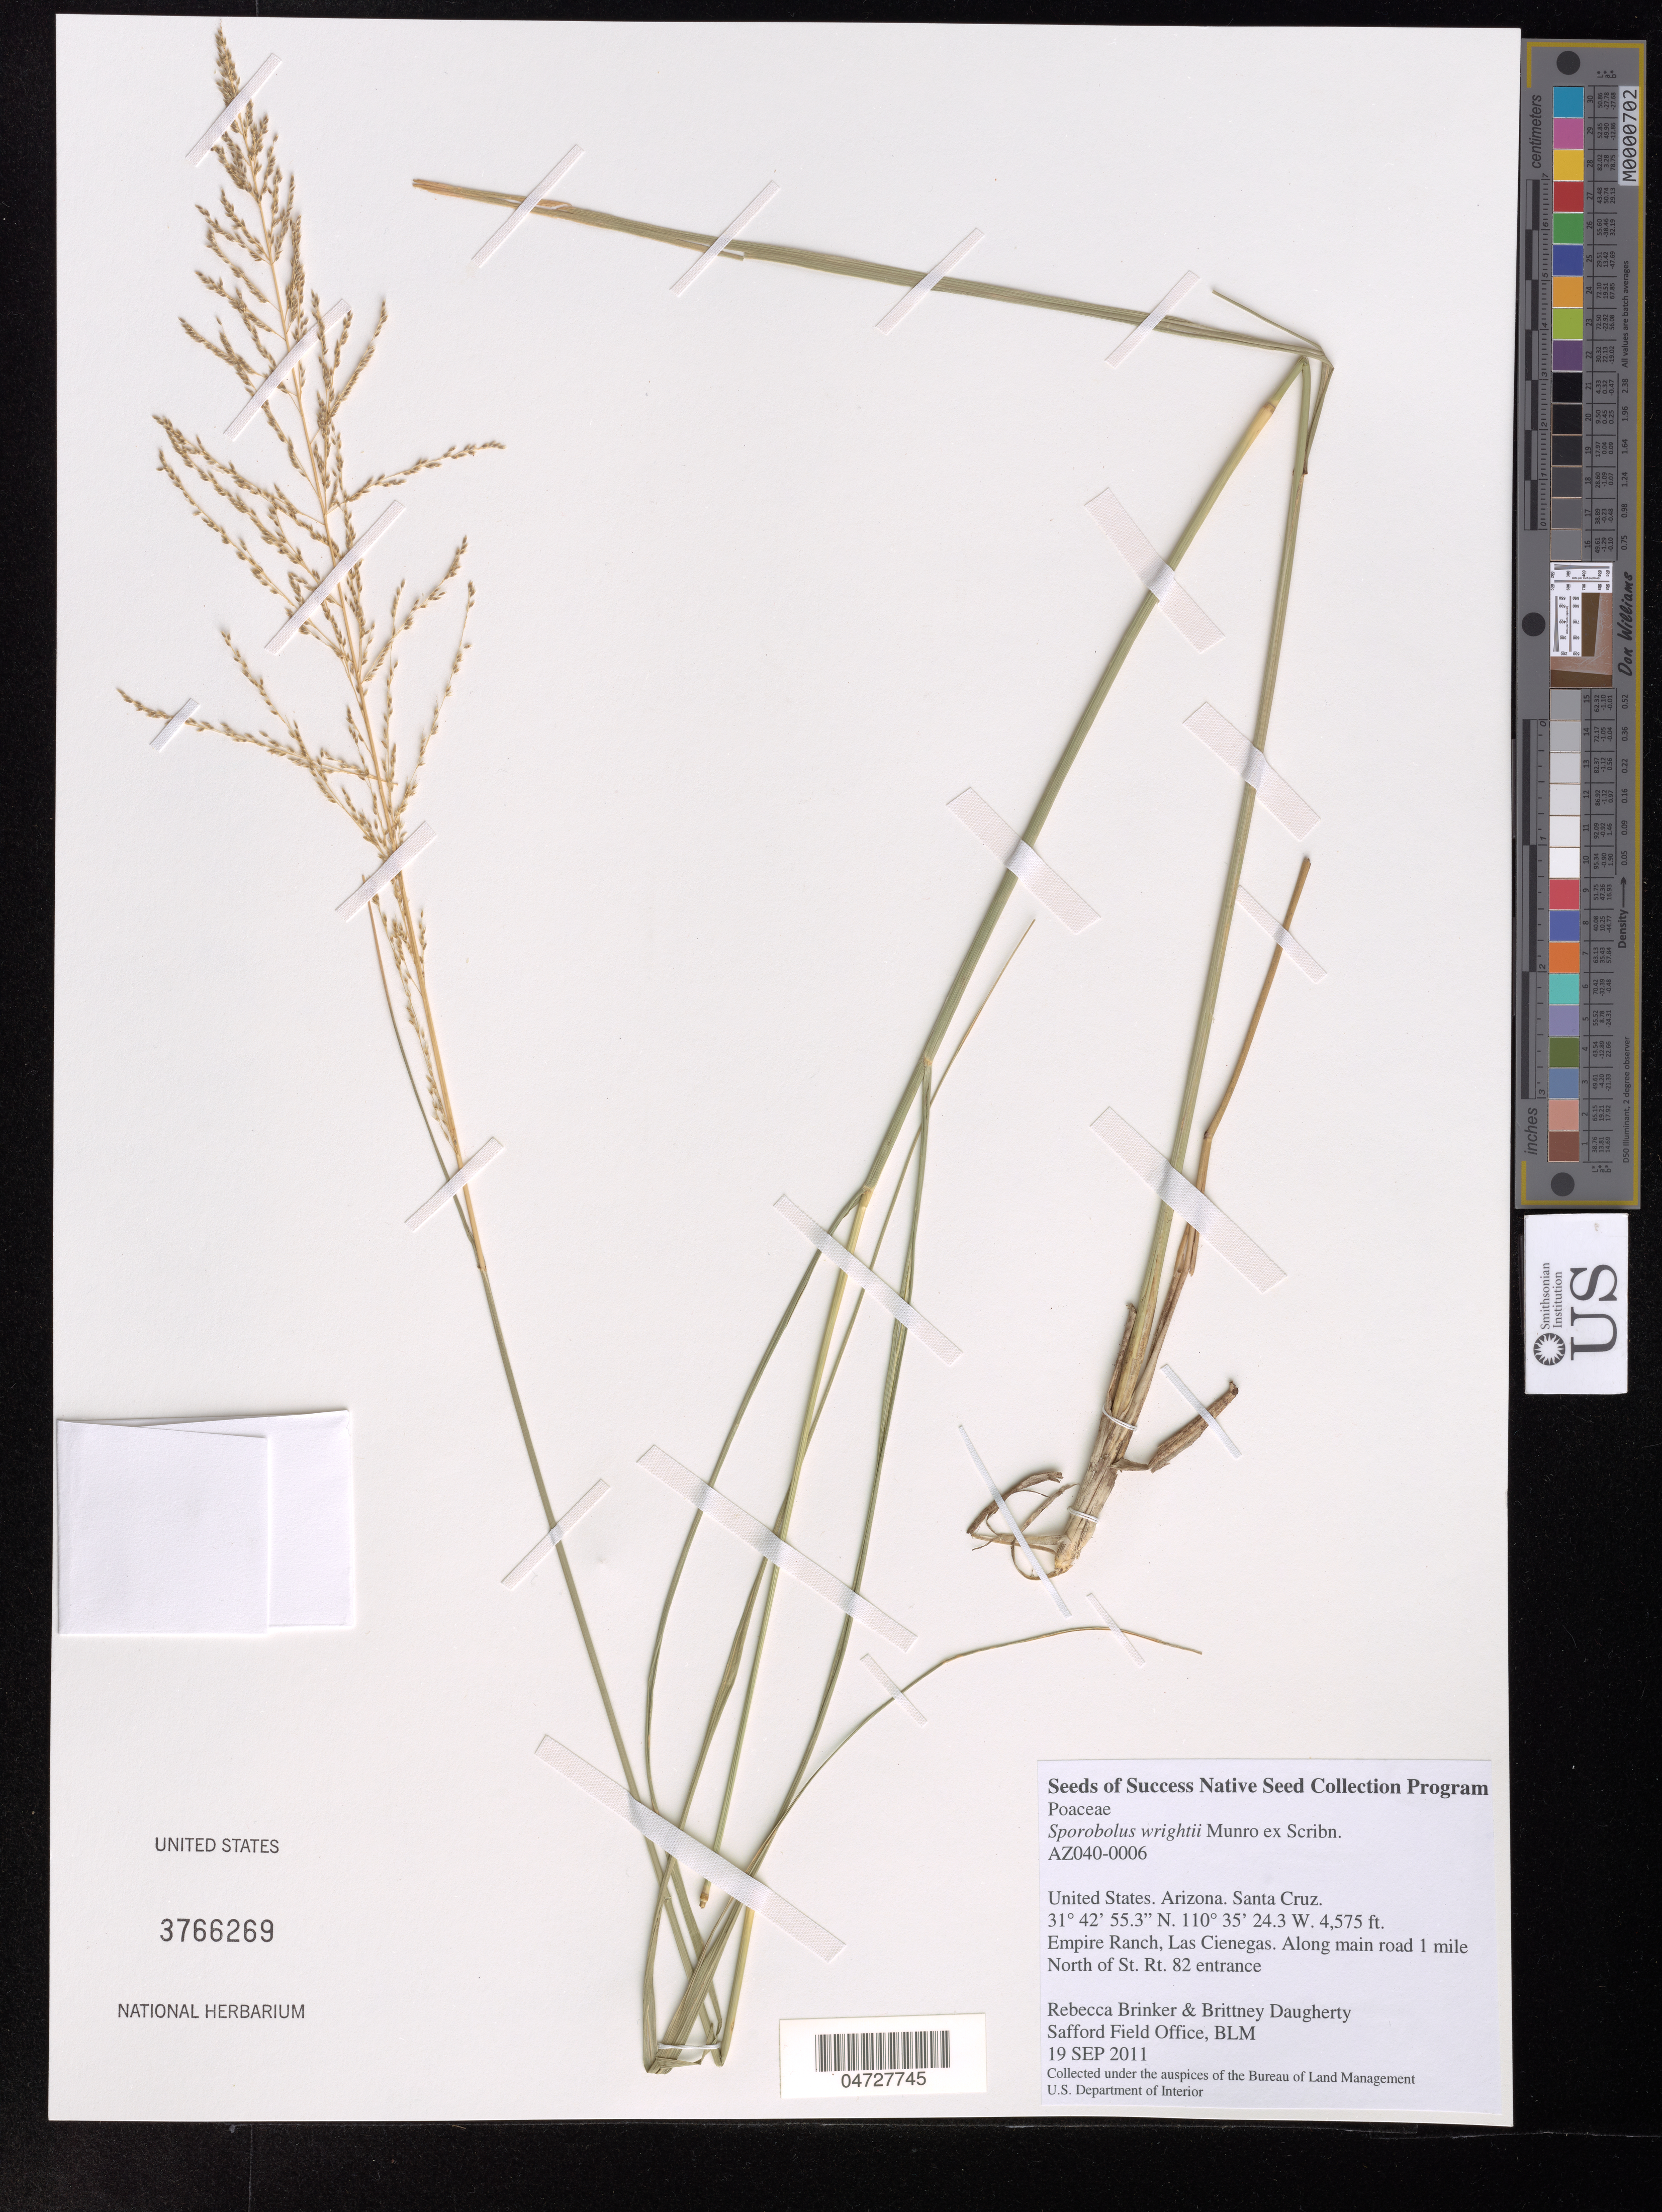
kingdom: Plantae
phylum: Tracheophyta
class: Liliopsida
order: Poales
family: Poaceae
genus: Sporobolus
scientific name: Sporobolus wrightii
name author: Munro ex Scribn.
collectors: R. Brinker & B. Daugherty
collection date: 2011-09-19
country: United States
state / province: Arizona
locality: Santa Cruz.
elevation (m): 1394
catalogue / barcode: US 3766269